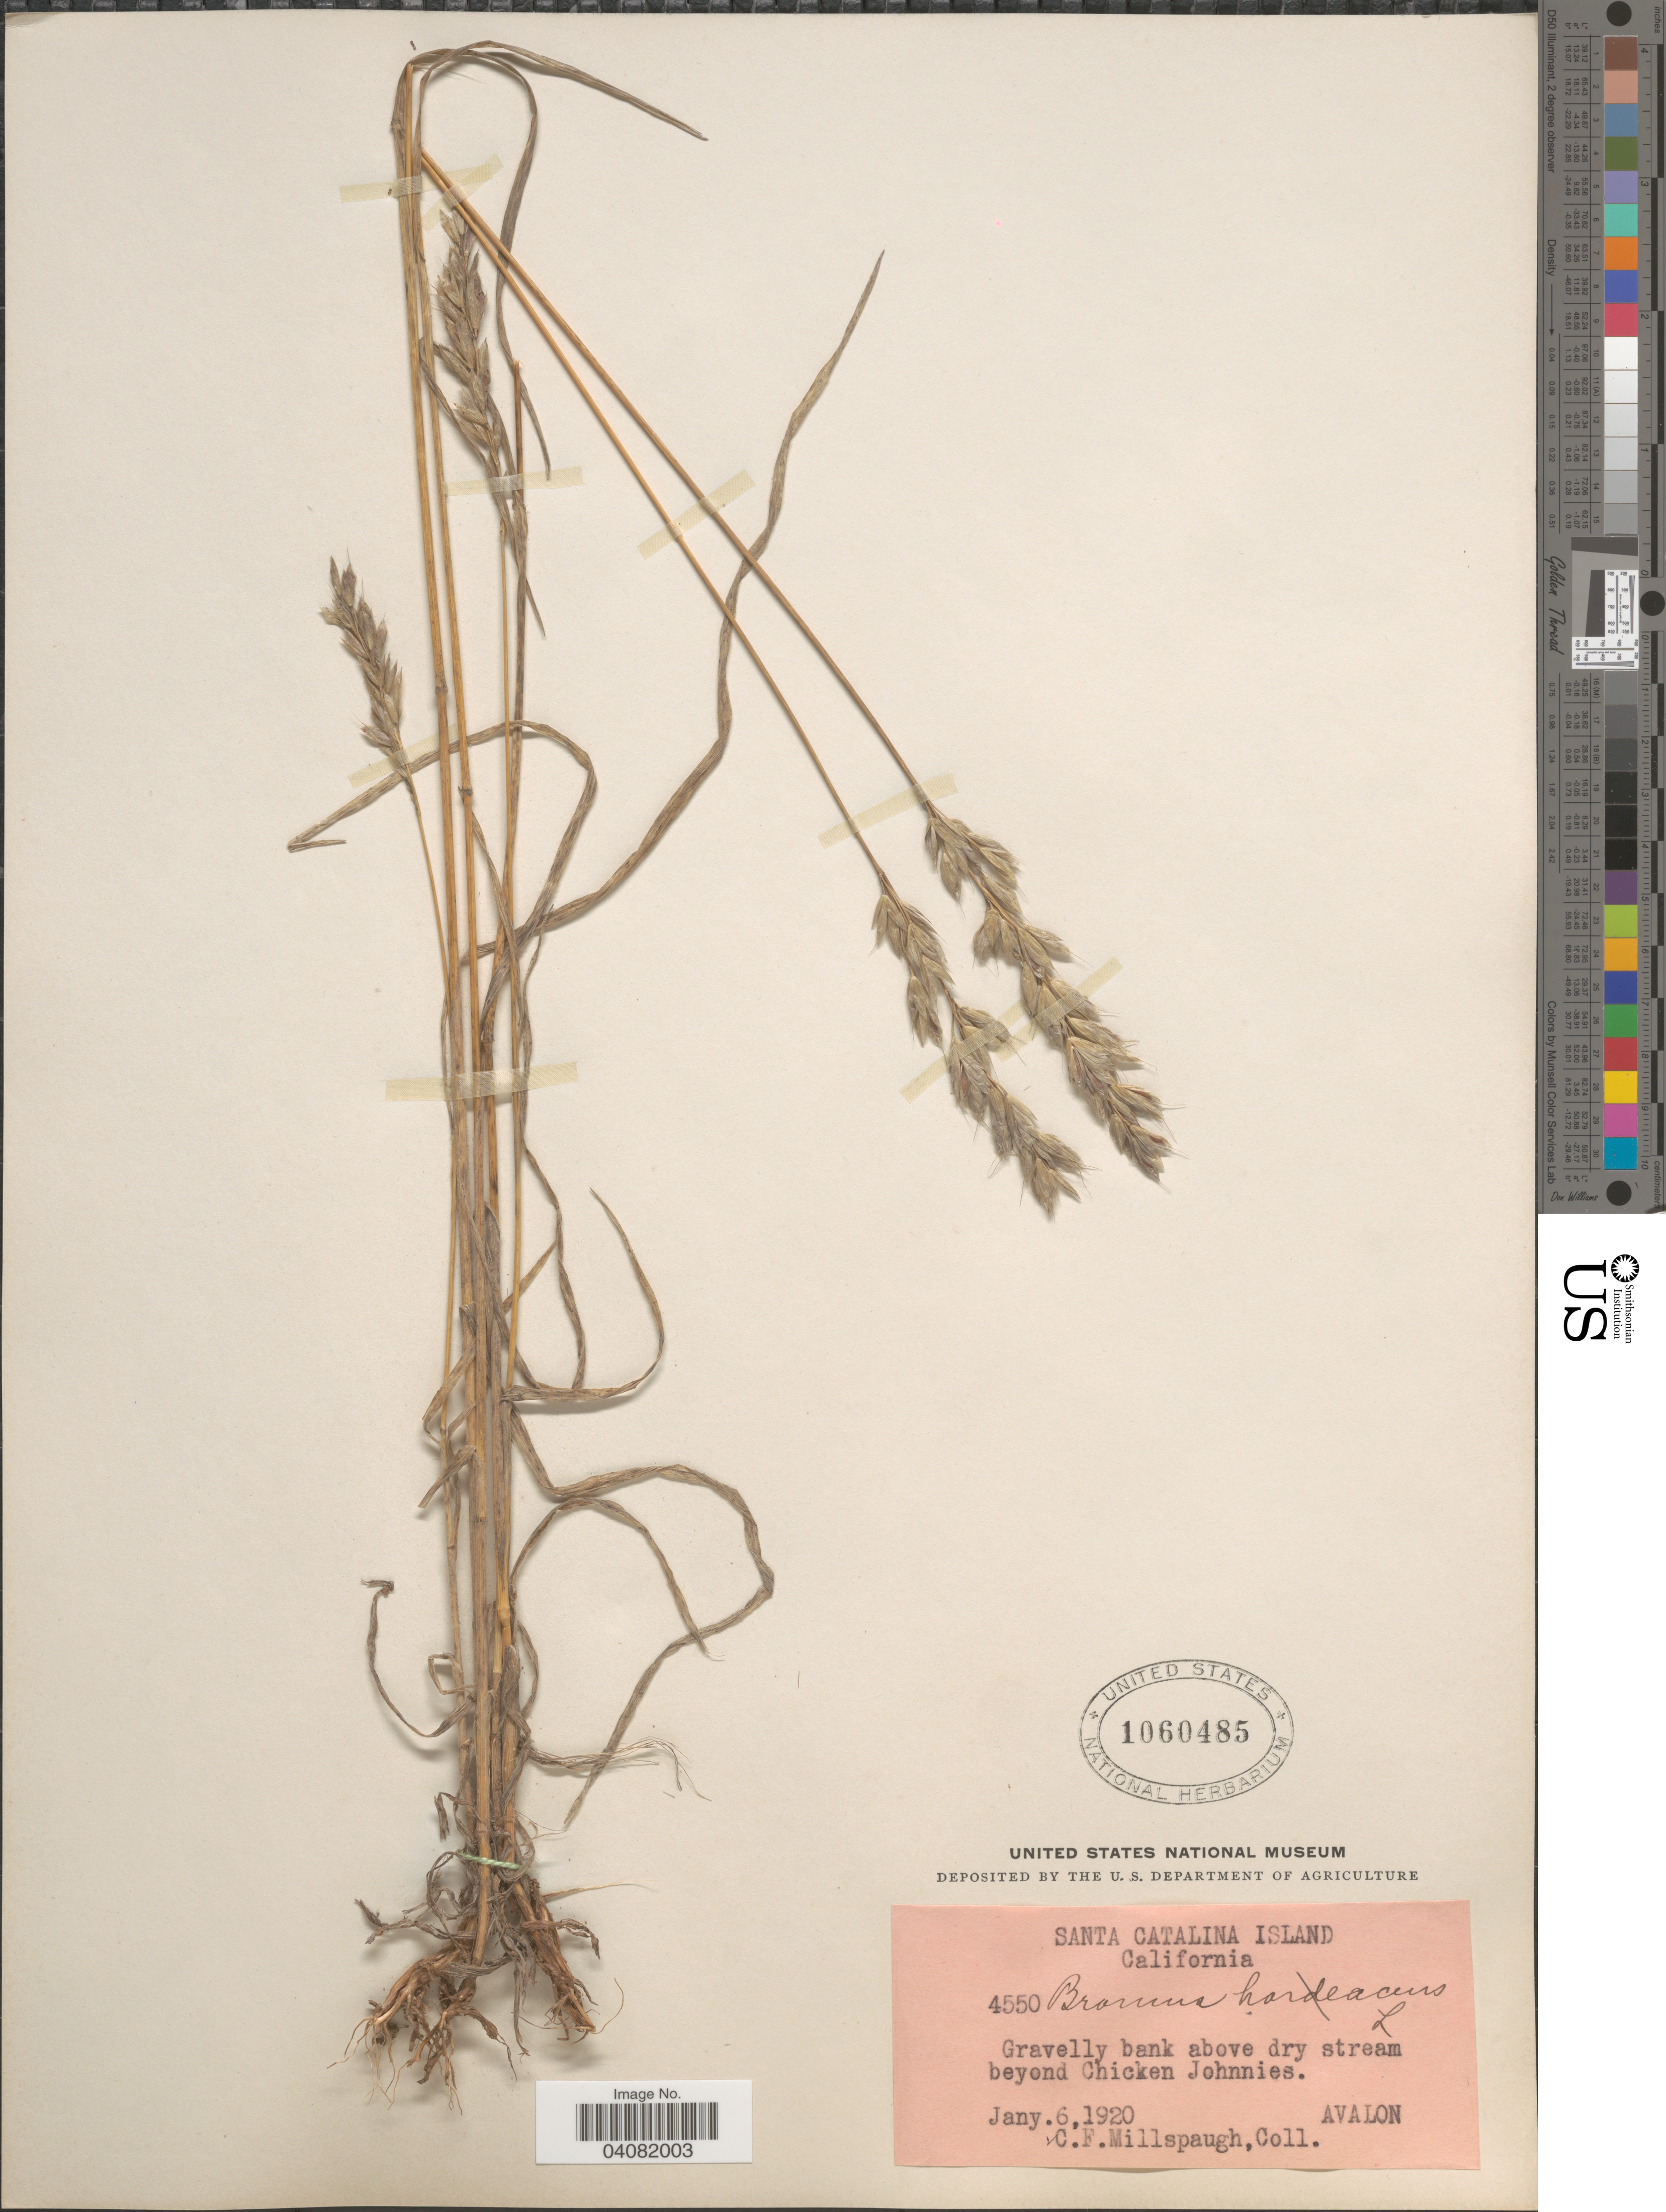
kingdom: Plantae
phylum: Tracheophyta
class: Liliopsida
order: Poales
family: Poaceae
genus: Bromus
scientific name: Bromus hordeaceus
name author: L.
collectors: C. F. Millspaugh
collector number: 4550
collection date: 1920-01-06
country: United States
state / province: California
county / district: Los Angeles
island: Santa Catalina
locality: Santa Catalina Island. Gravelly bank above dry stream beyond Chicken Johnnies. Avalon.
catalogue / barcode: US 1060485